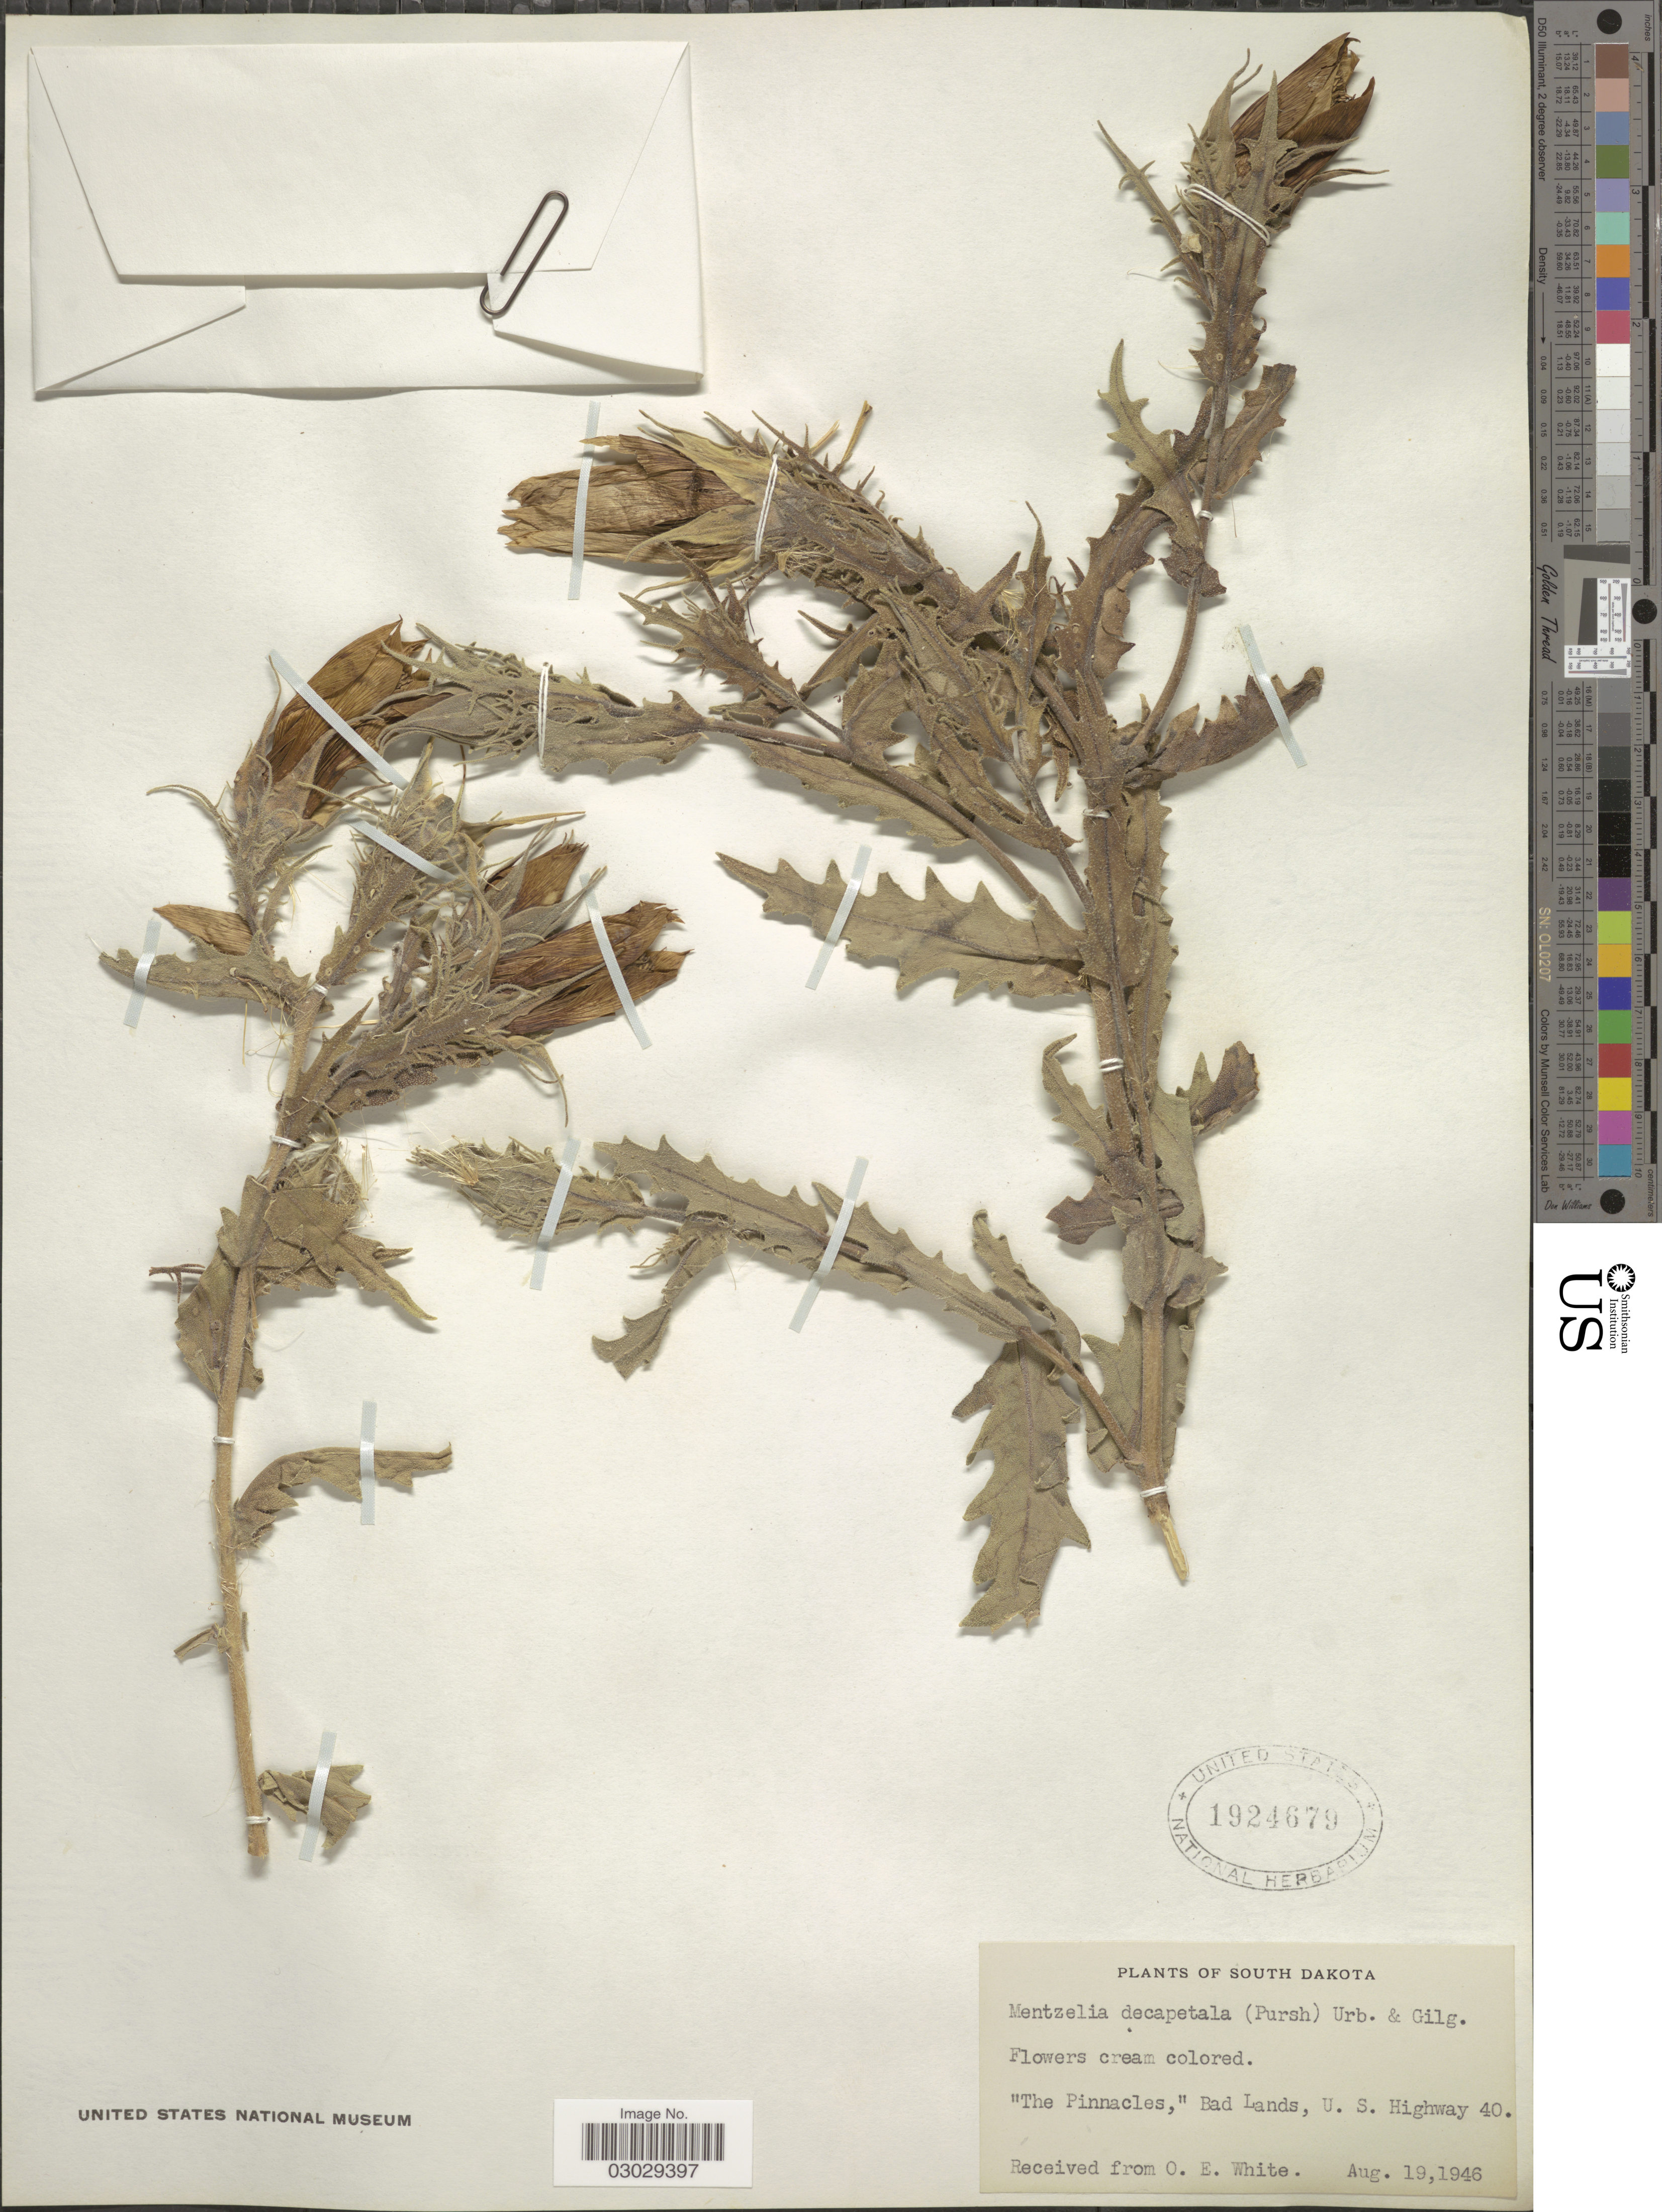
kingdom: Plantae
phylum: Tracheophyta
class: Magnoliopsida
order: Cornales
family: Loasaceae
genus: Mentzelia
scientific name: Mentzelia decapetala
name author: (Sims) Urb.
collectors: O. E. White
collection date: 1946-08-19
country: United States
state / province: South Dakota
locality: The Pinnacles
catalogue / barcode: US 1924679